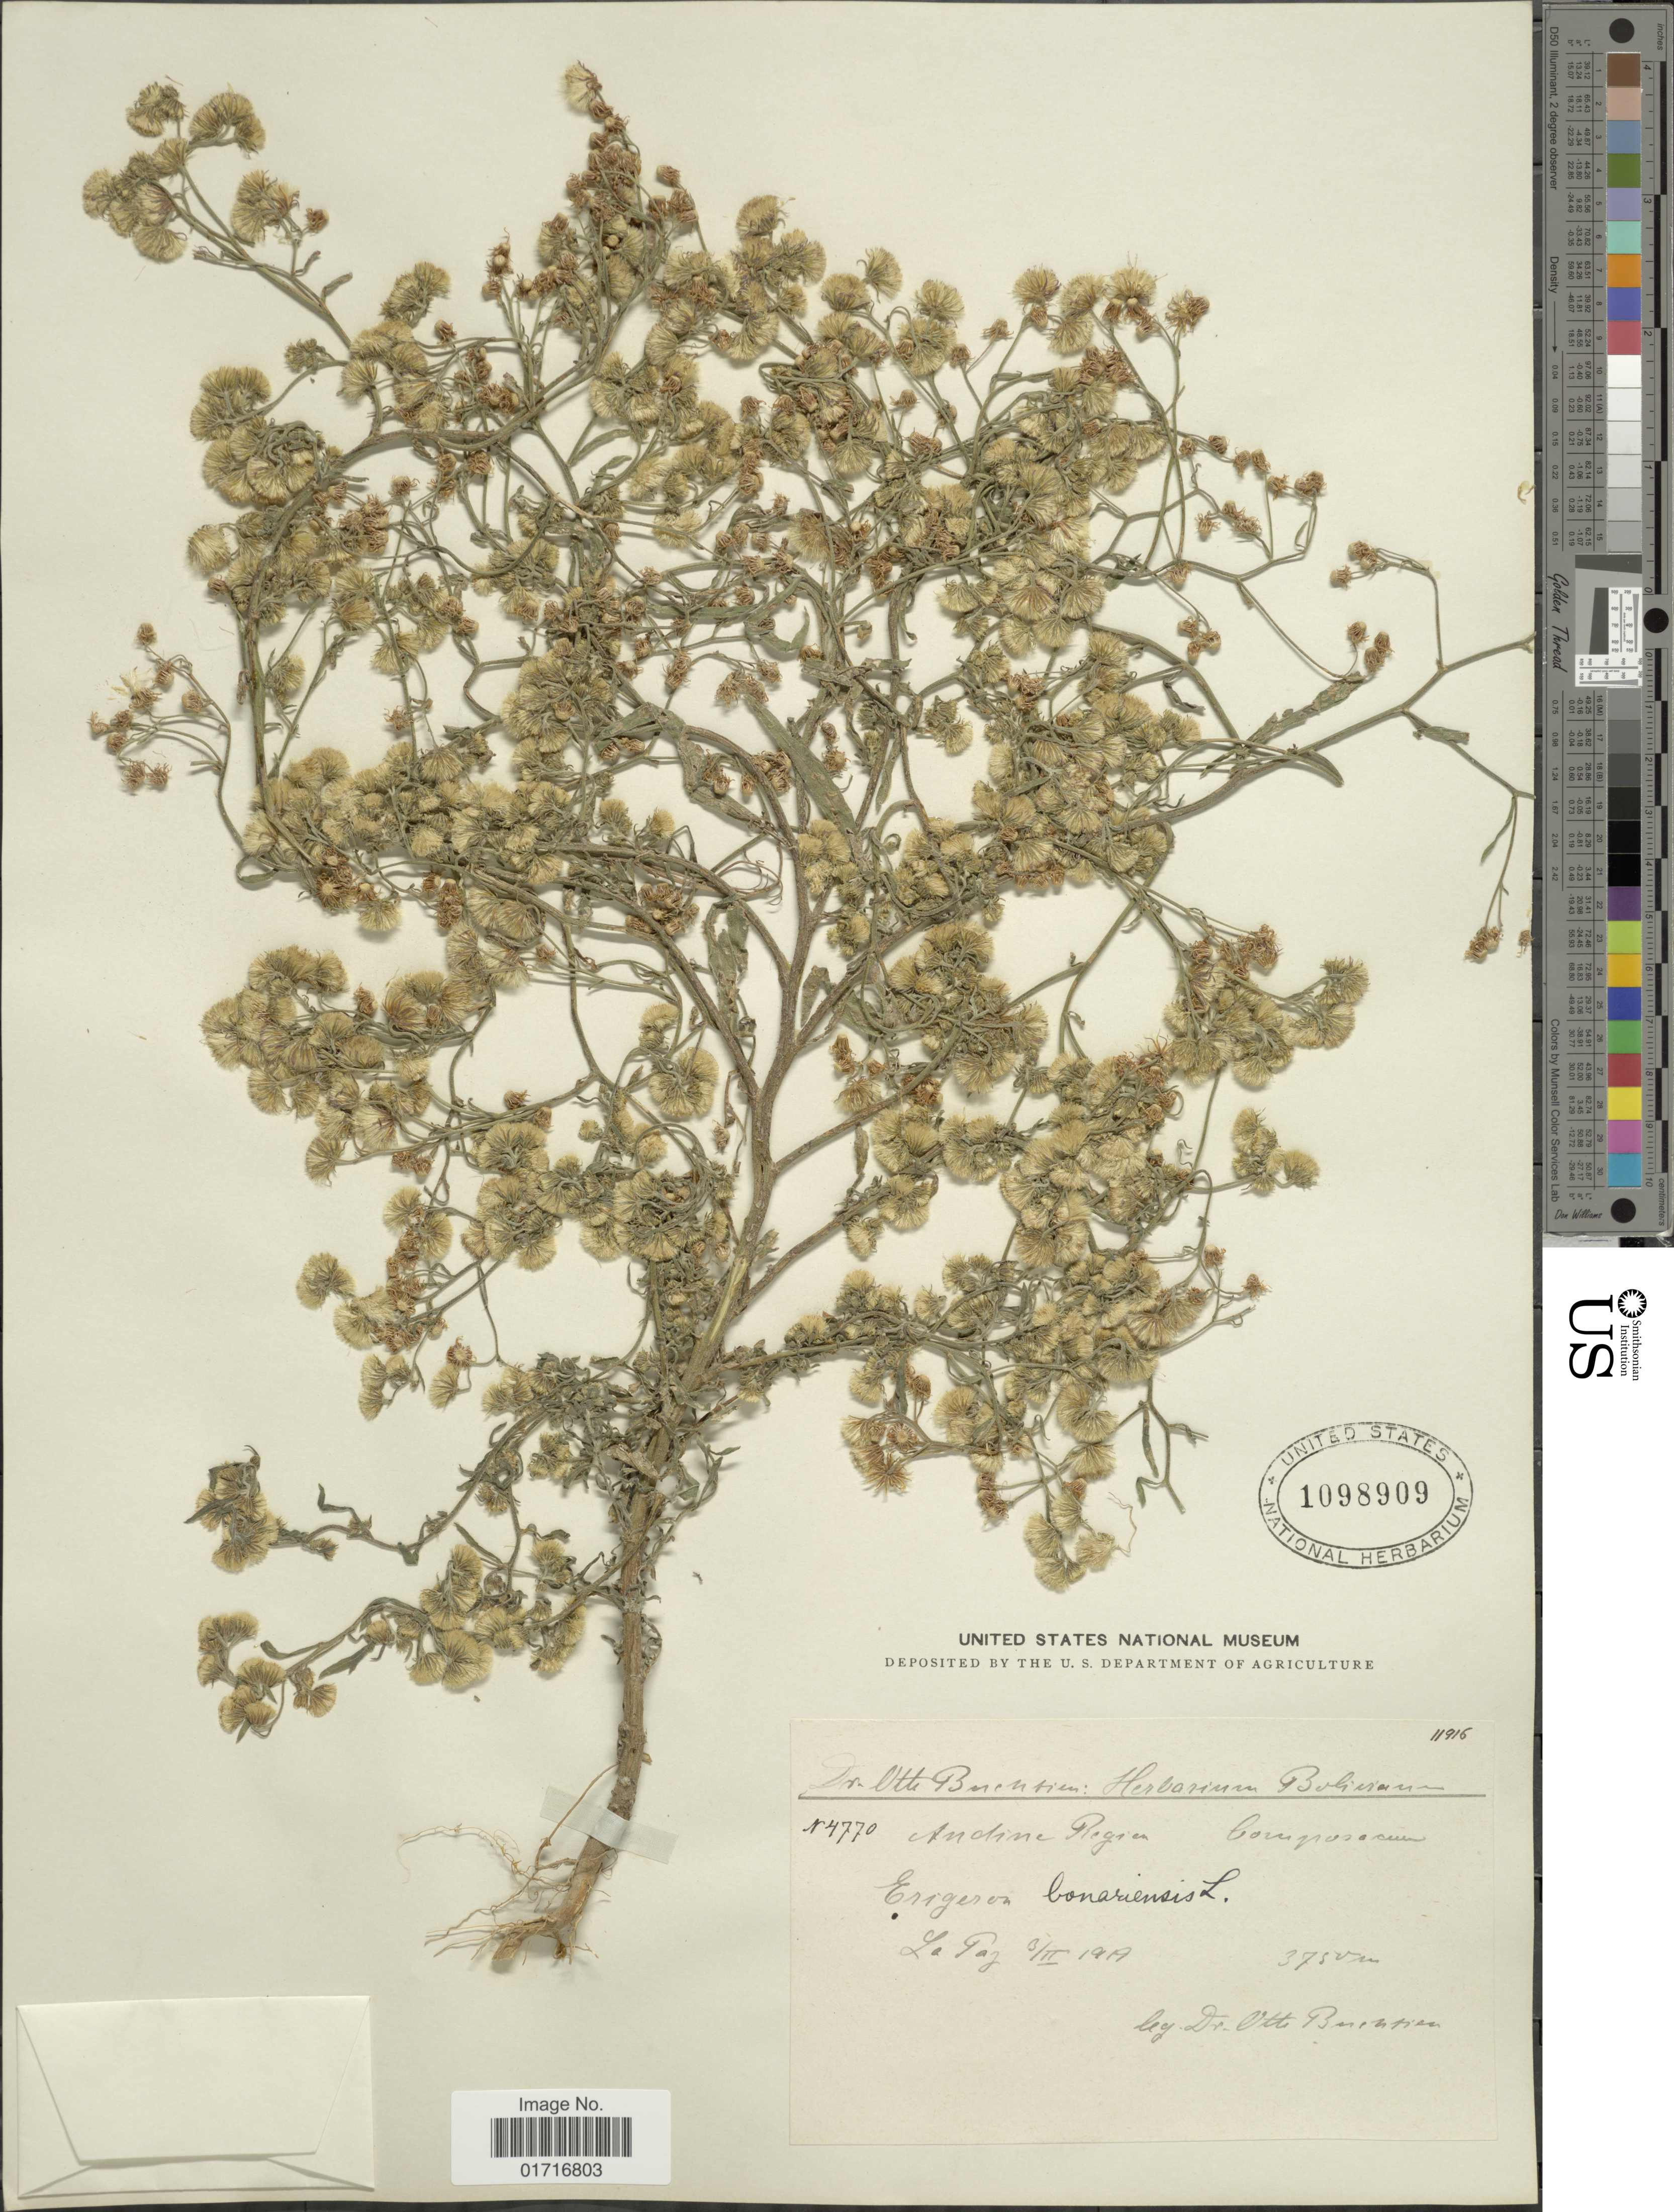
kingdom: Plantae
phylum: Tracheophyta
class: Magnoliopsida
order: Asterales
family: Asteraceae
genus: Conyza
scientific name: Conyza bonariensis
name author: (L.) Cronq.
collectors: O. Buchtien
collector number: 4770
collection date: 1919-02-03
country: Bolivia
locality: Andina Region.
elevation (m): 3750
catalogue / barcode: US 1098909